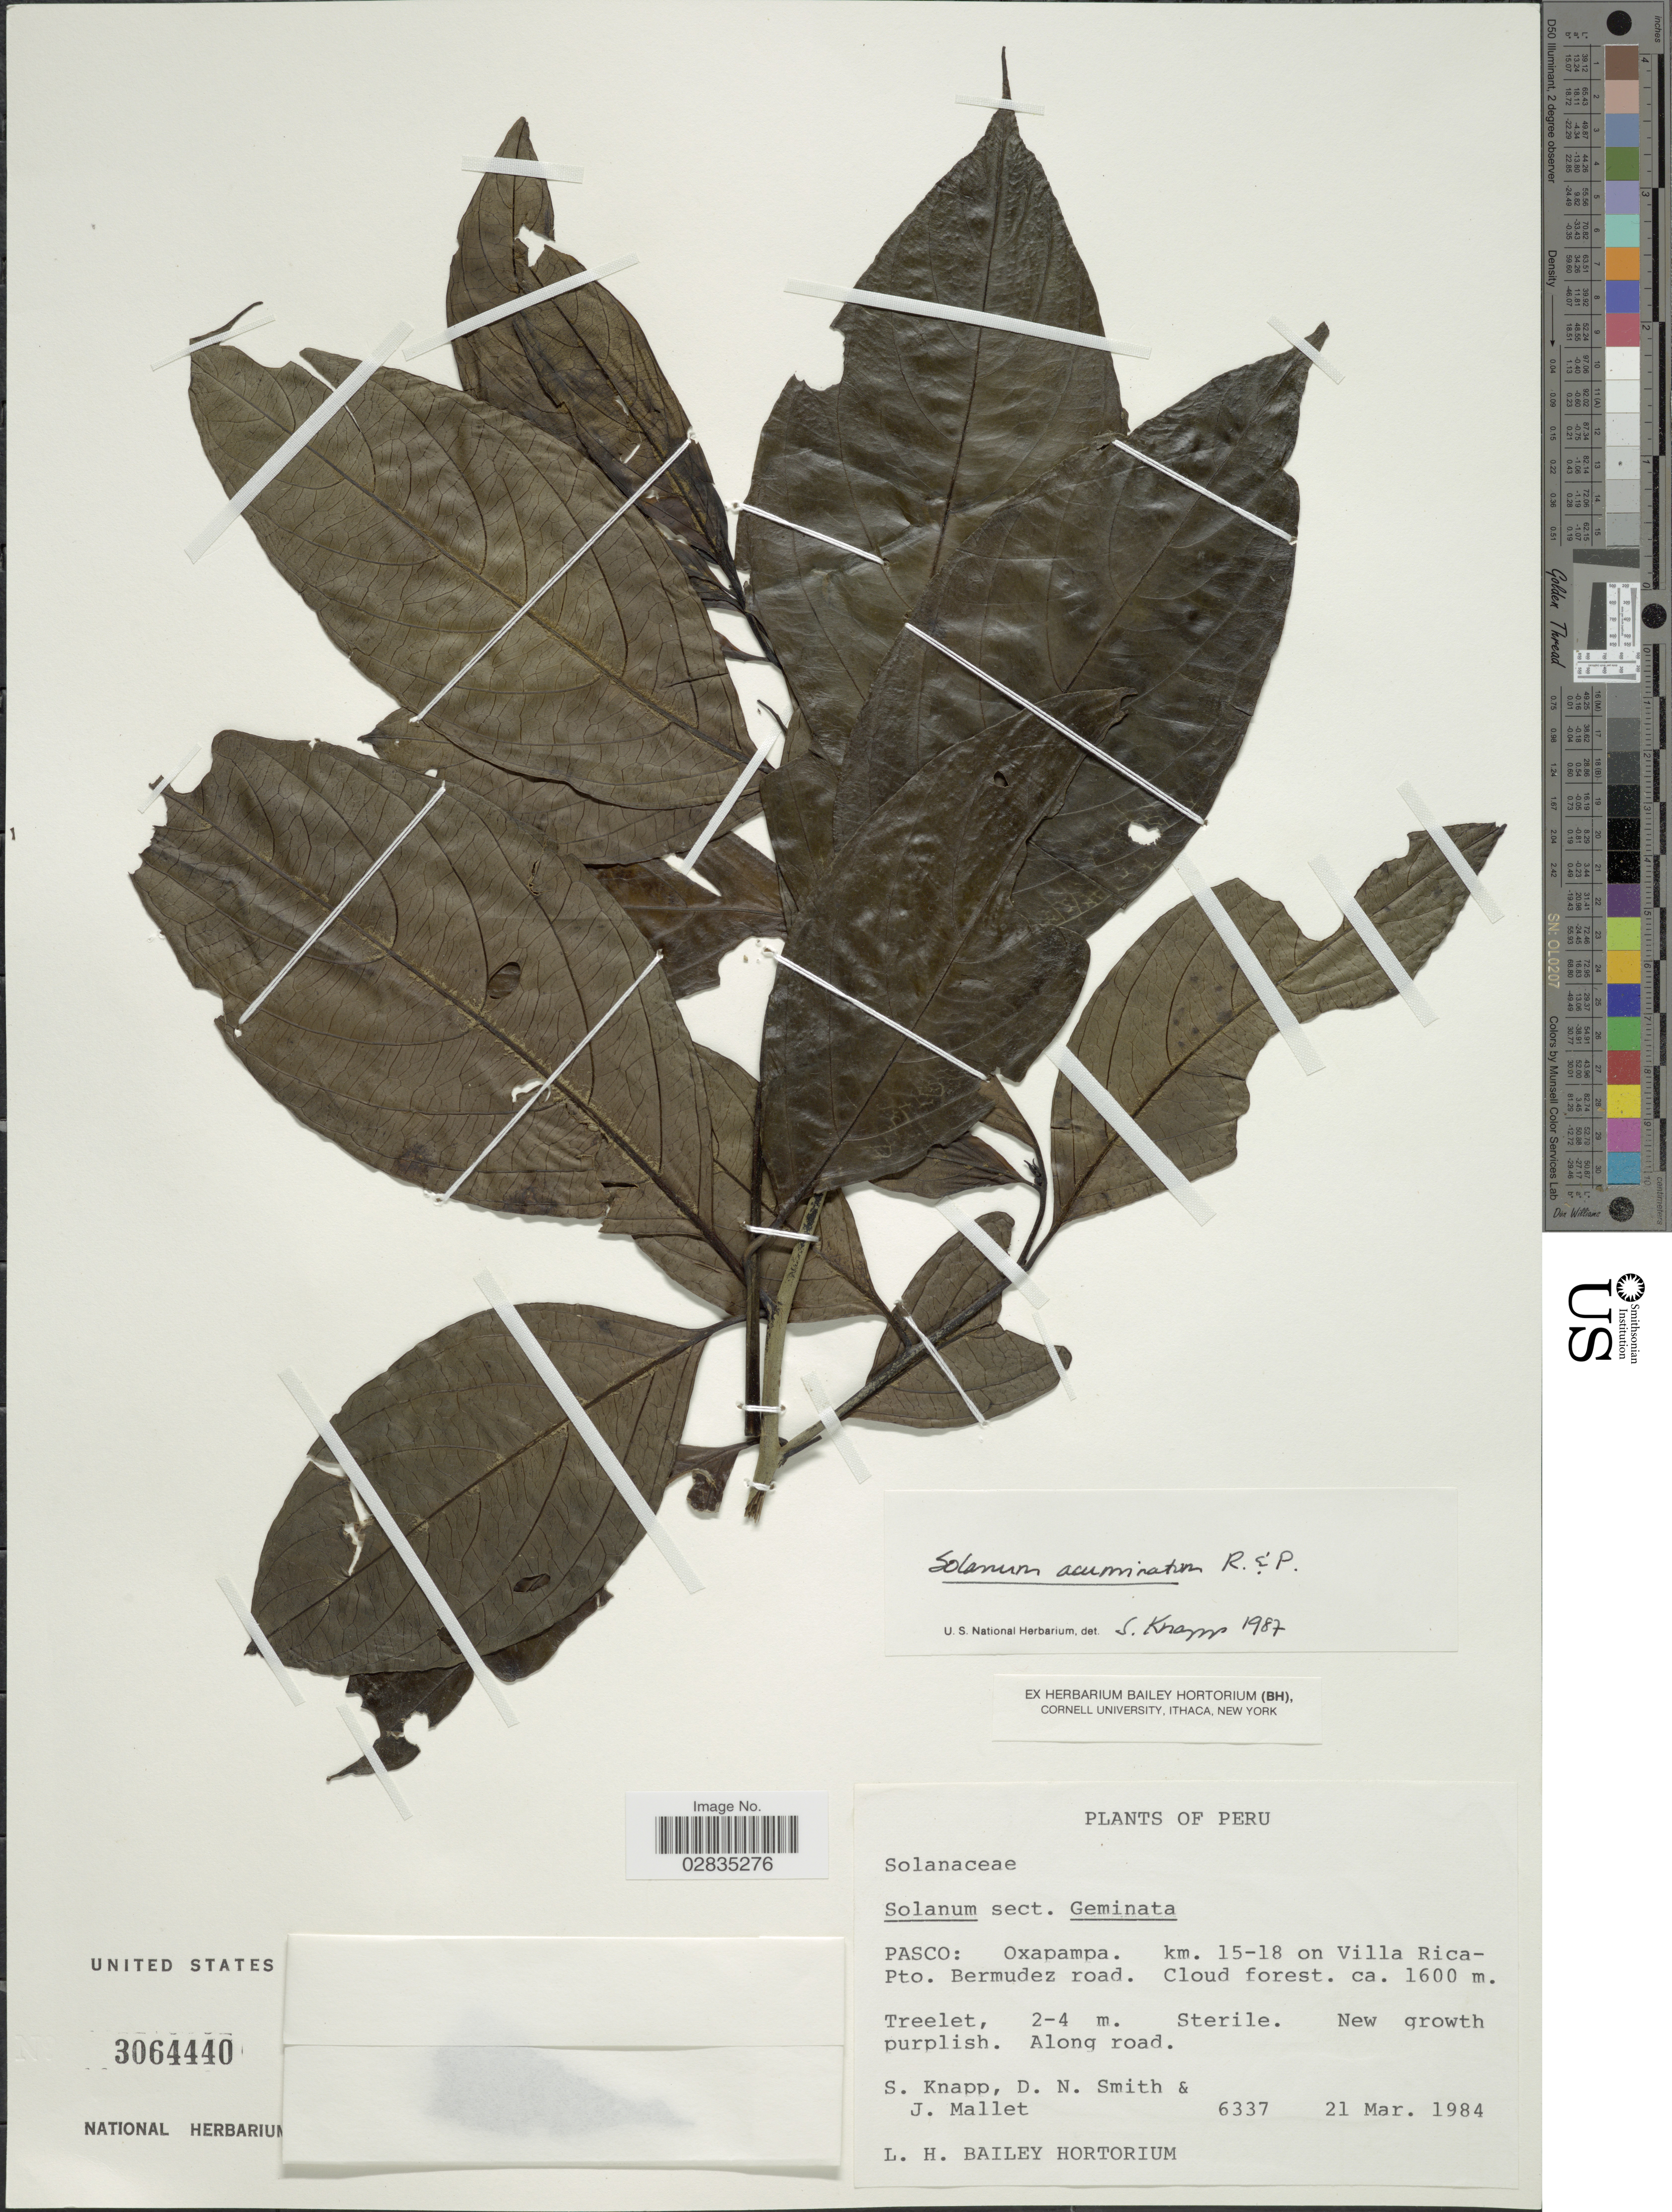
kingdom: Plantae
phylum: Tracheophyta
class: Magnoliopsida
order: Solanales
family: Solanaceae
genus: Solanum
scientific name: Solanum acuminatum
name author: Ruiz & Pav.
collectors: S. Knapp, D. Smith & J. Mallet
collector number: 6337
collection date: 1984-03-21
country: Peru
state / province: Pasco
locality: Oxapampa. km. 15-18 on Villa Rica- Pto. Bermudez road.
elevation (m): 1600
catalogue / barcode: US 3064440